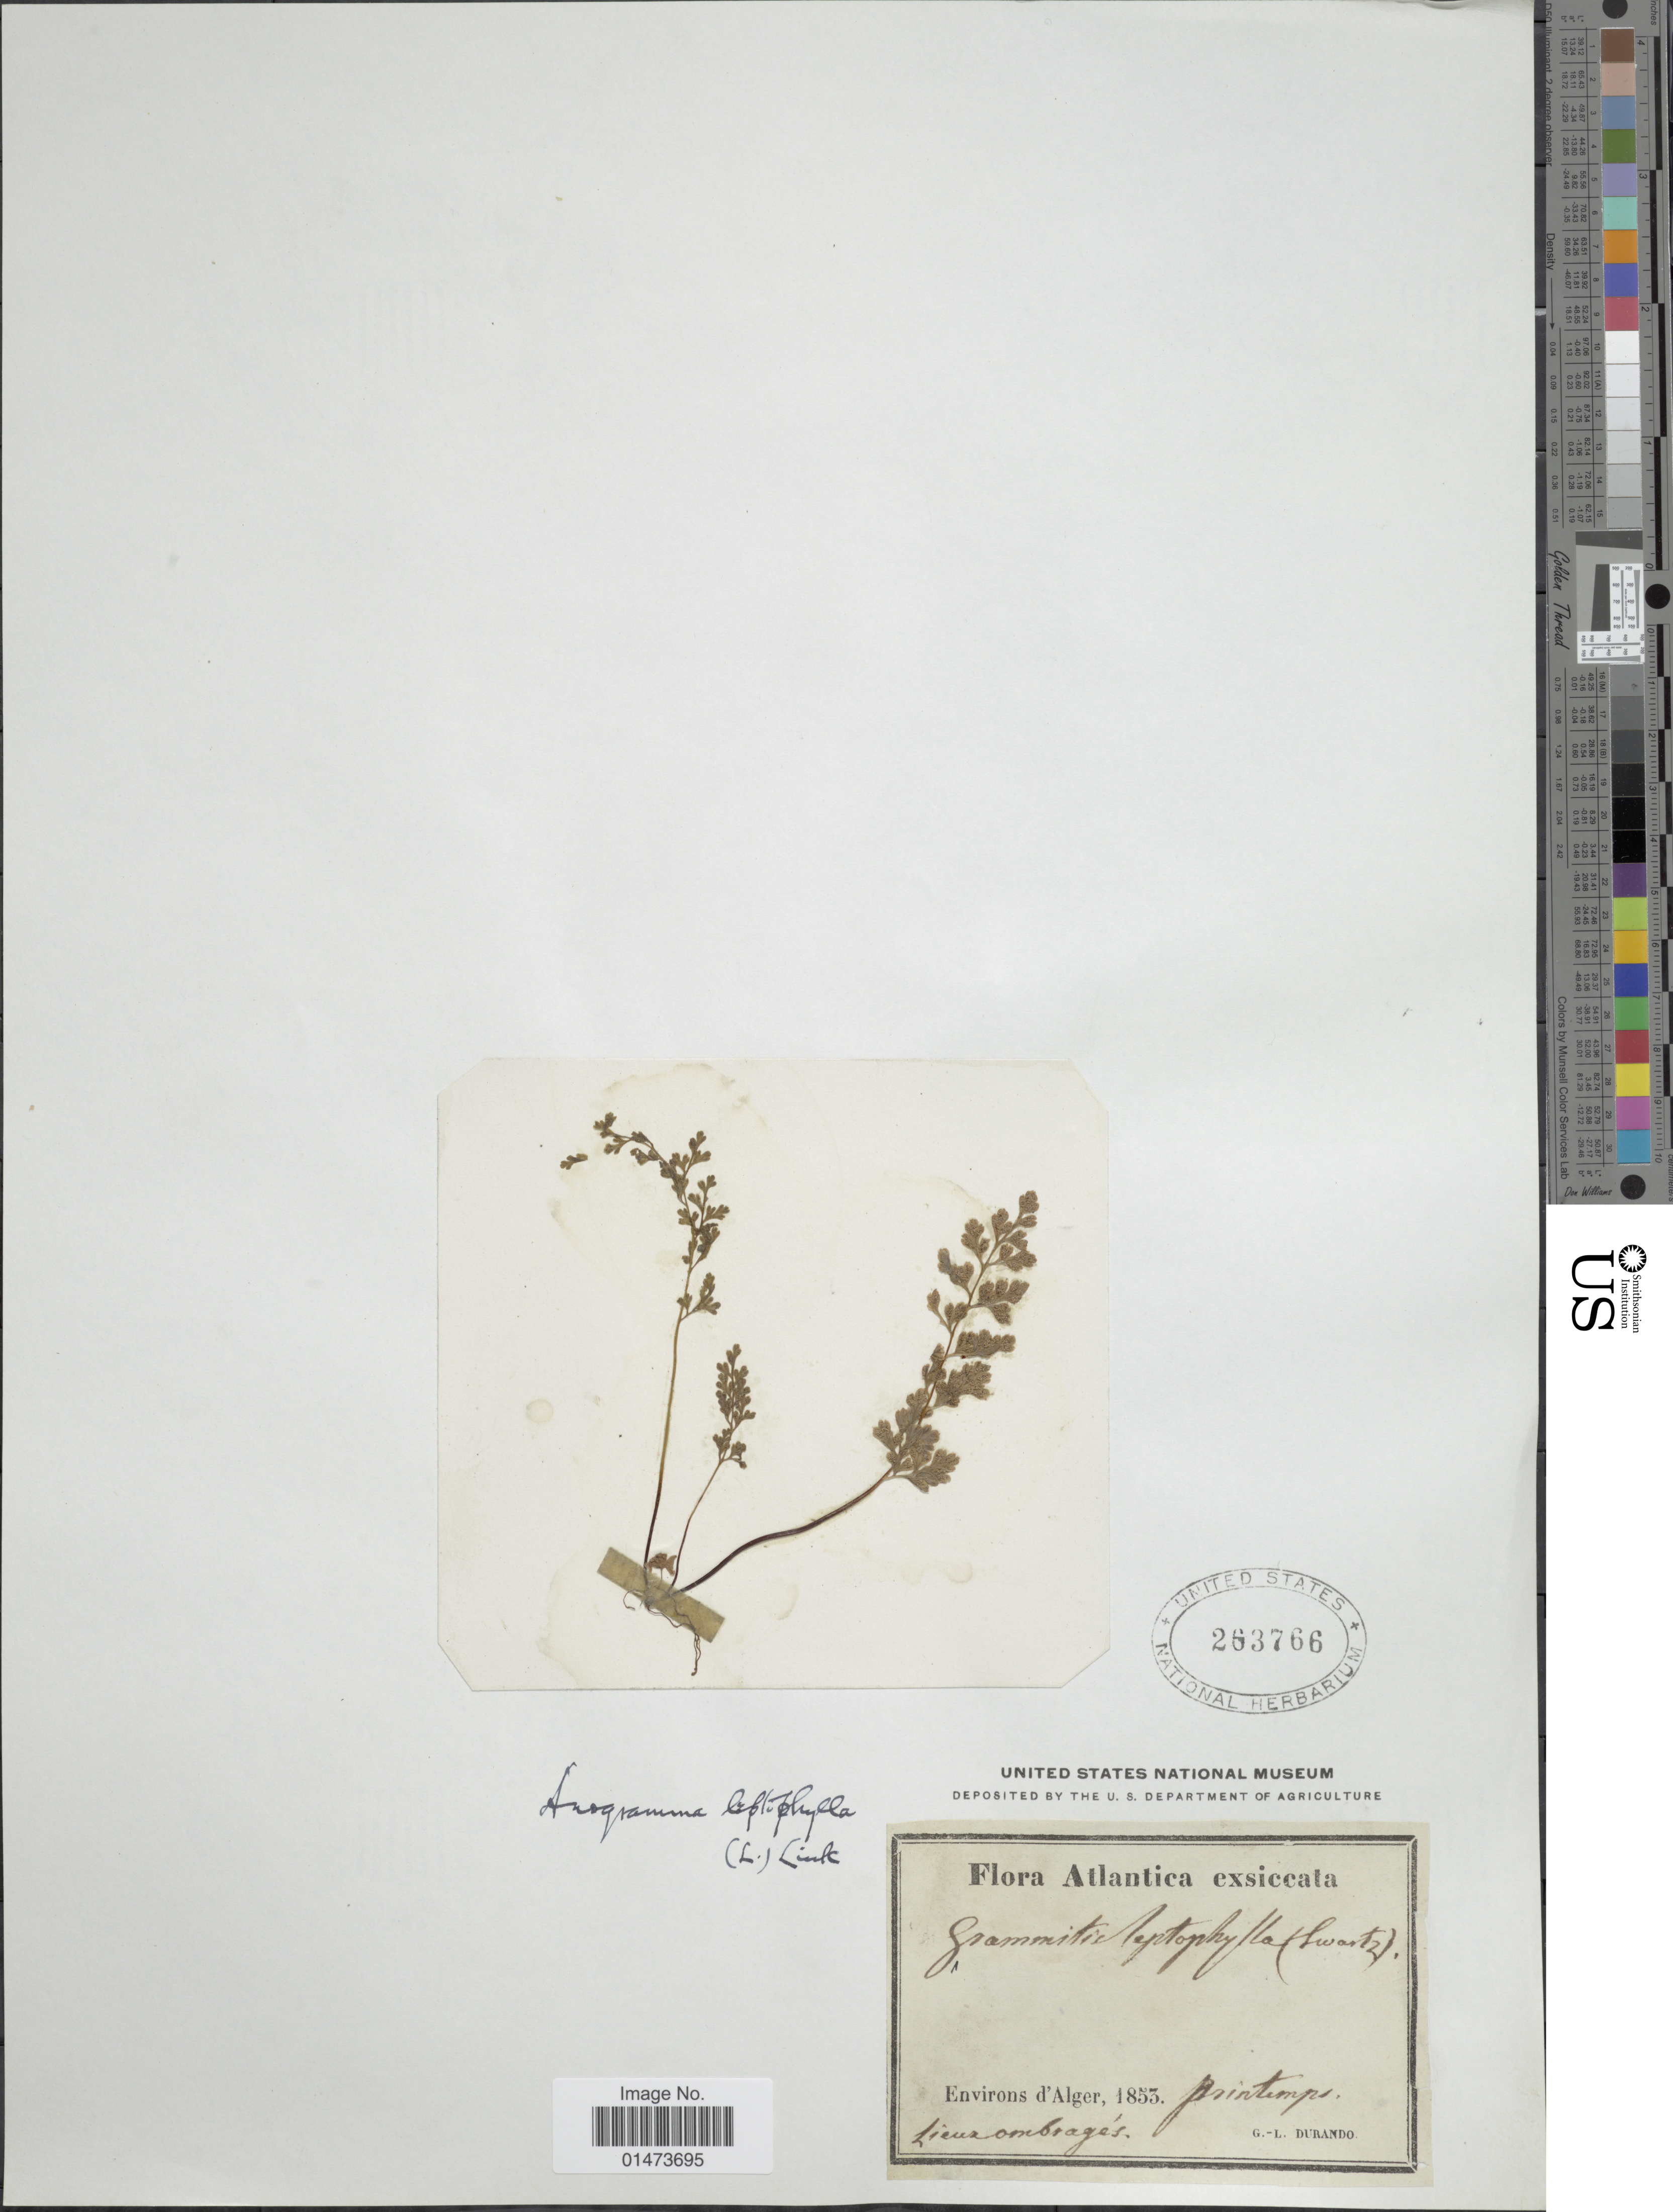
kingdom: Plantae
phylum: Tracheophyta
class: Polypodiopsida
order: Polypodiales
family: Pteridaceae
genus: Anogramma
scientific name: Anogramma leptophylla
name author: (L.) Link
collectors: G. Durando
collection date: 1853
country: Algeria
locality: Atlantica, Environs d'Alger, printemps lieux ombragés.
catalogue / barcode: US 263766